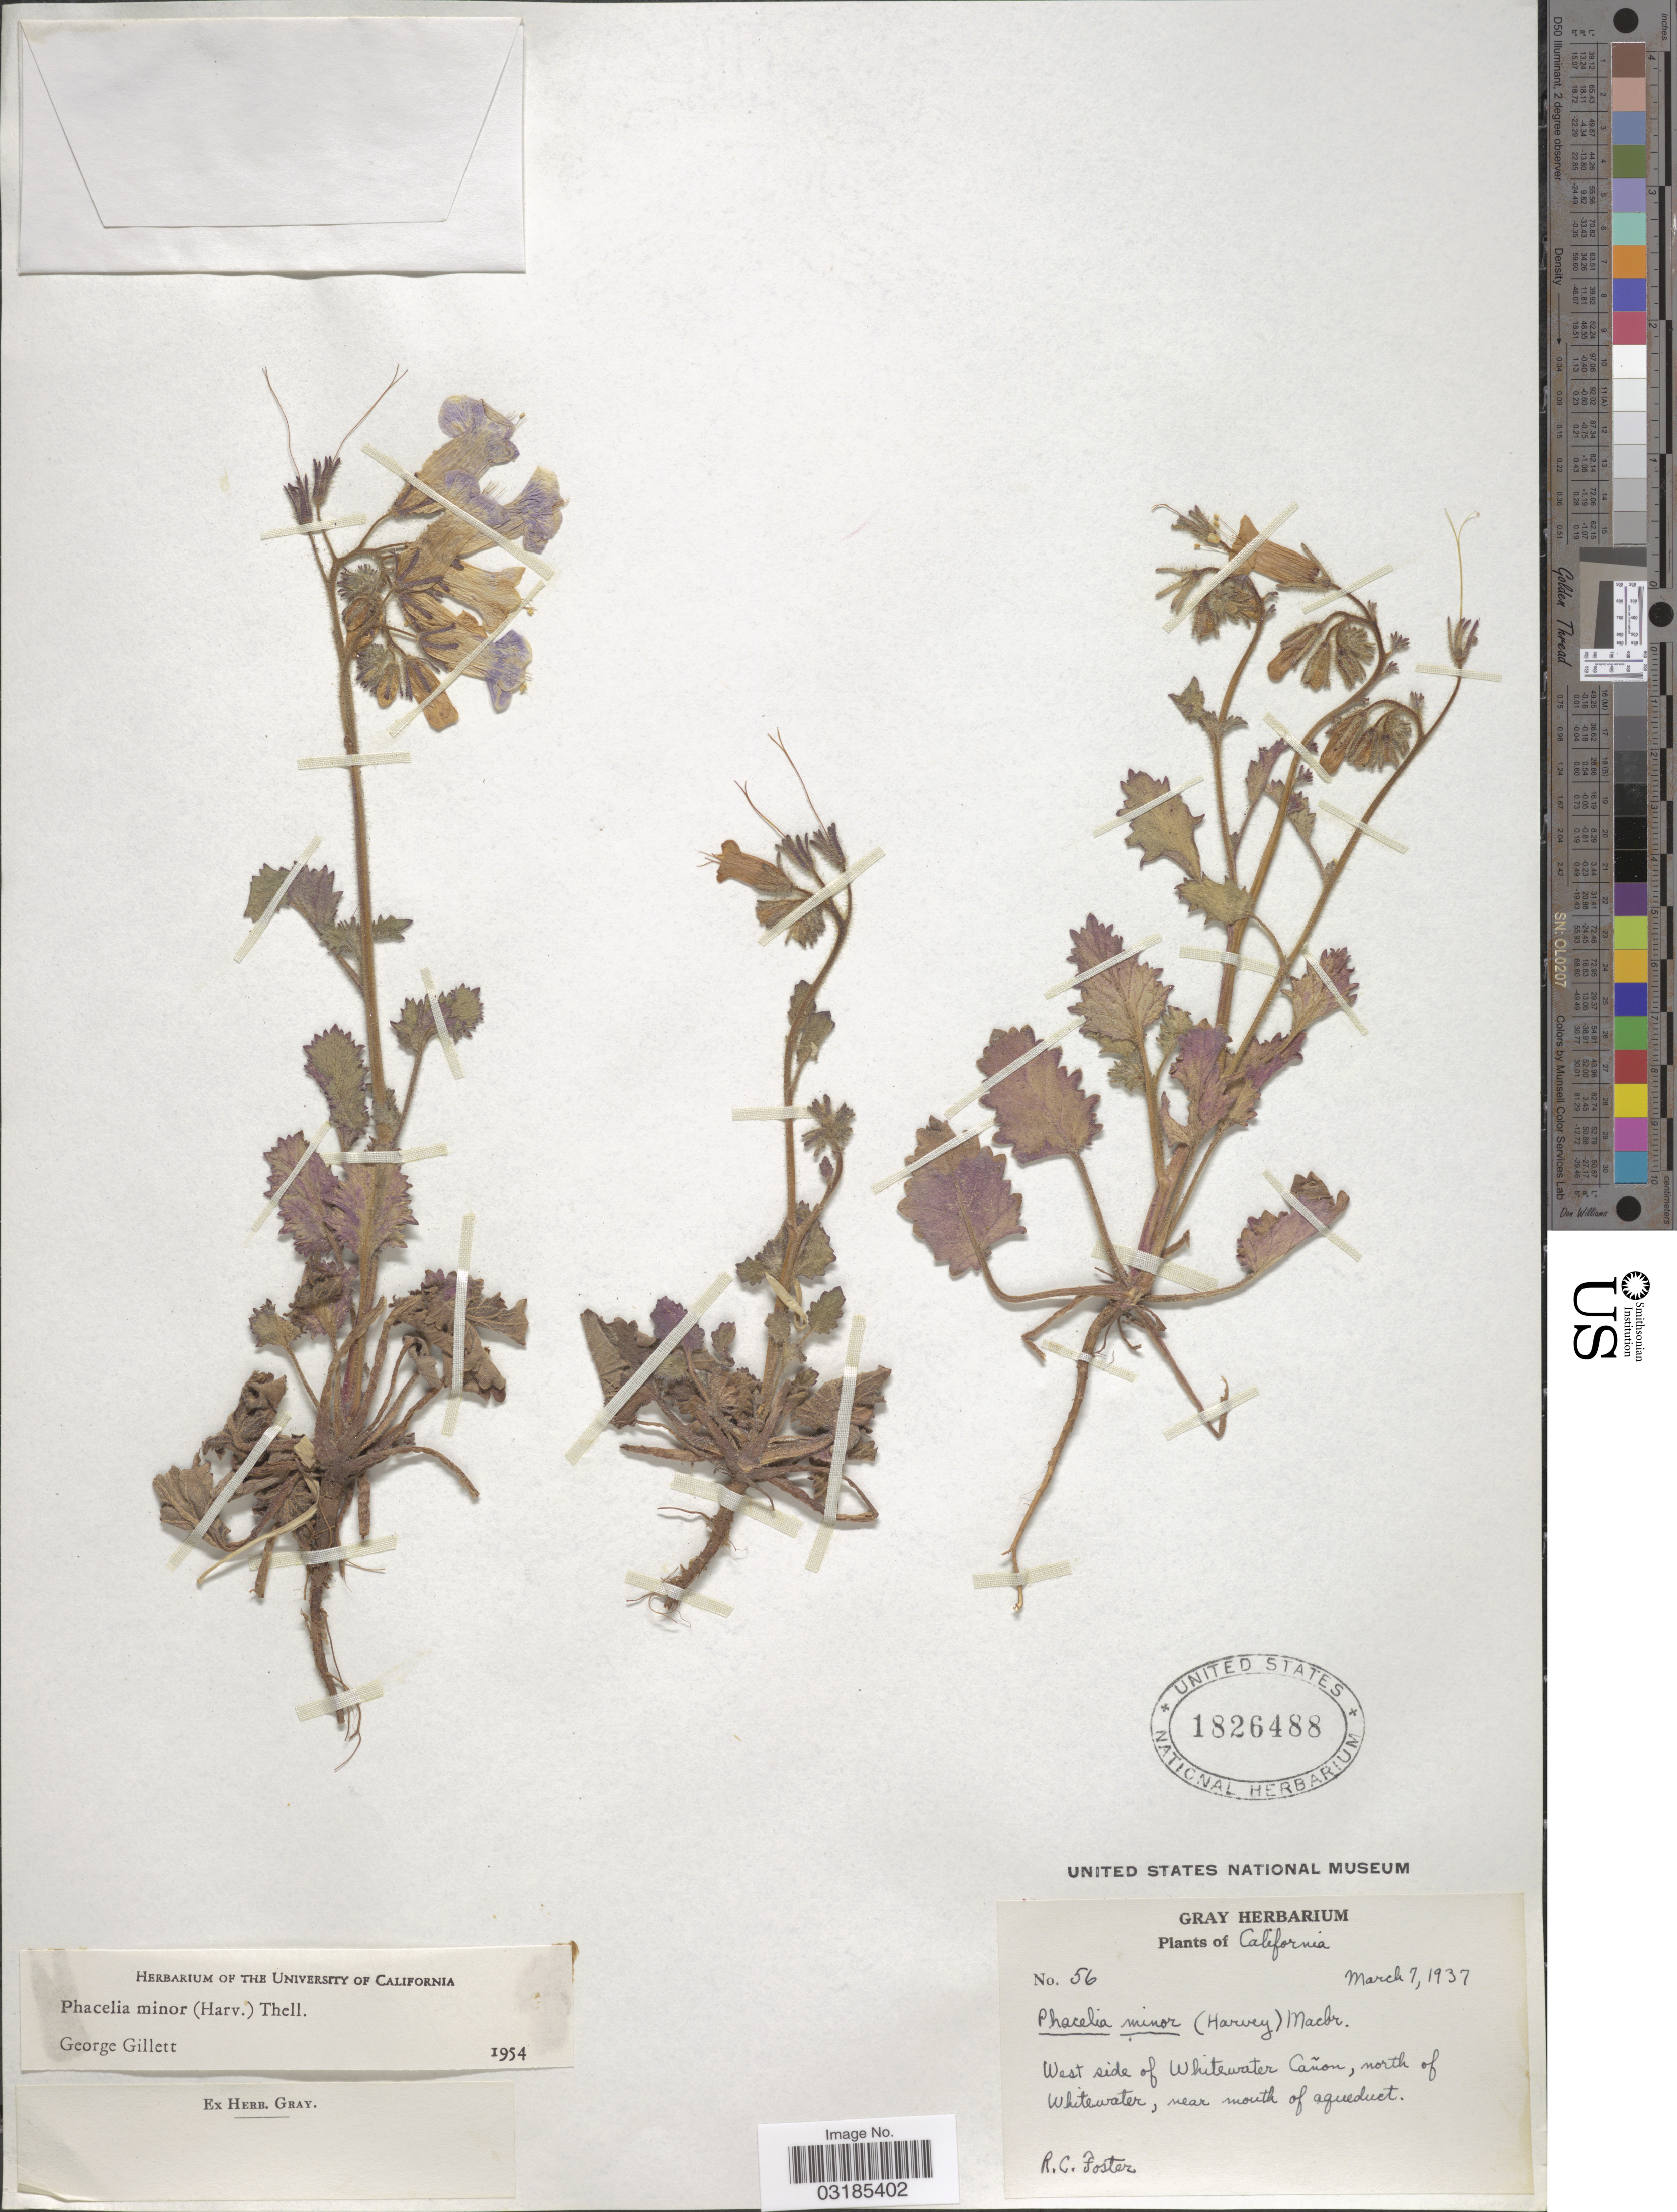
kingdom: Plantae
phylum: Tracheophyta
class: Magnoliopsida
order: Boraginales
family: Hydrophyllaceae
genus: Phacelia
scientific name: Phacelia minor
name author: (Harv.) Thell.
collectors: R. C. Foster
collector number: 56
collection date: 1937-03-07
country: United States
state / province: California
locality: West side of Whitewater Cañon, north of Whitewater, near mouth of aqueduct.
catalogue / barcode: US 1826488